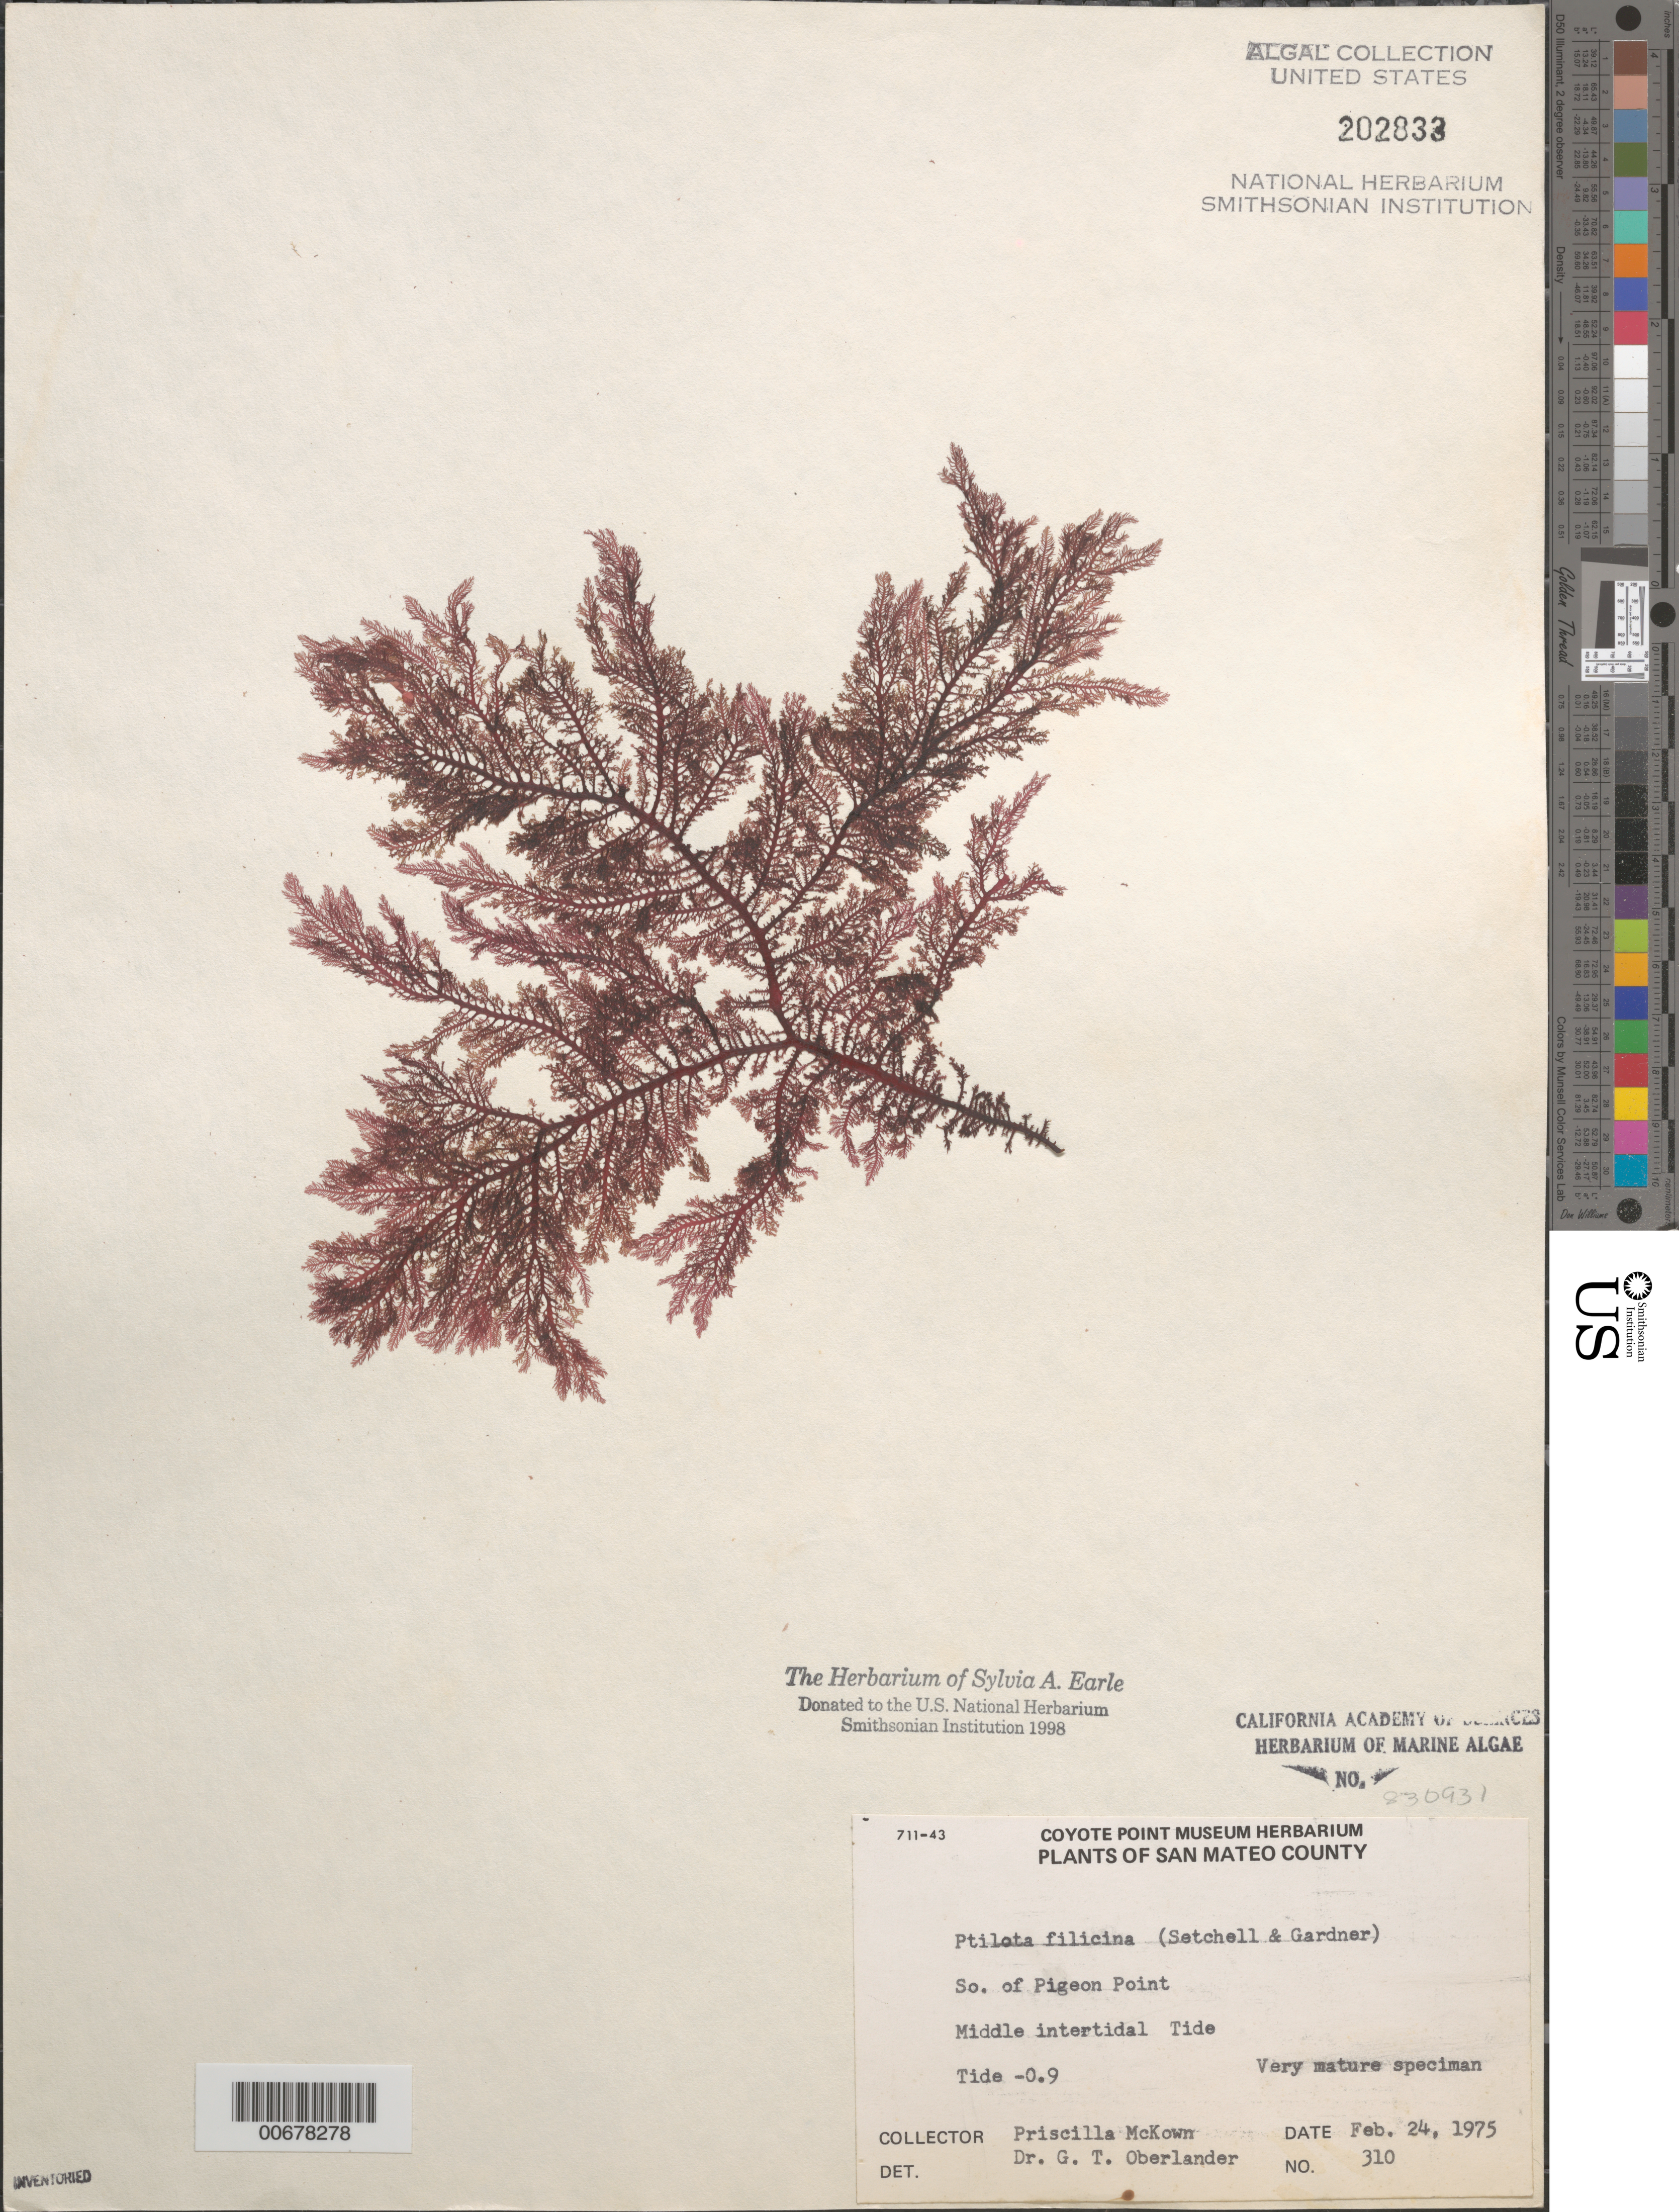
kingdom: Plantae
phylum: Rhodophyta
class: Florideophyceae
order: Ceramiales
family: Wrangeliaceae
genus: Ptilota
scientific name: Ptilota filicina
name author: J. Agardh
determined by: Oberlander, G. T.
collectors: P. McKown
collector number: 310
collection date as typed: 24 Feb 1975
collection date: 1975-02-24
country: United States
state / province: California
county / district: San Mateo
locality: South of Pigeon Point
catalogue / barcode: US 202833